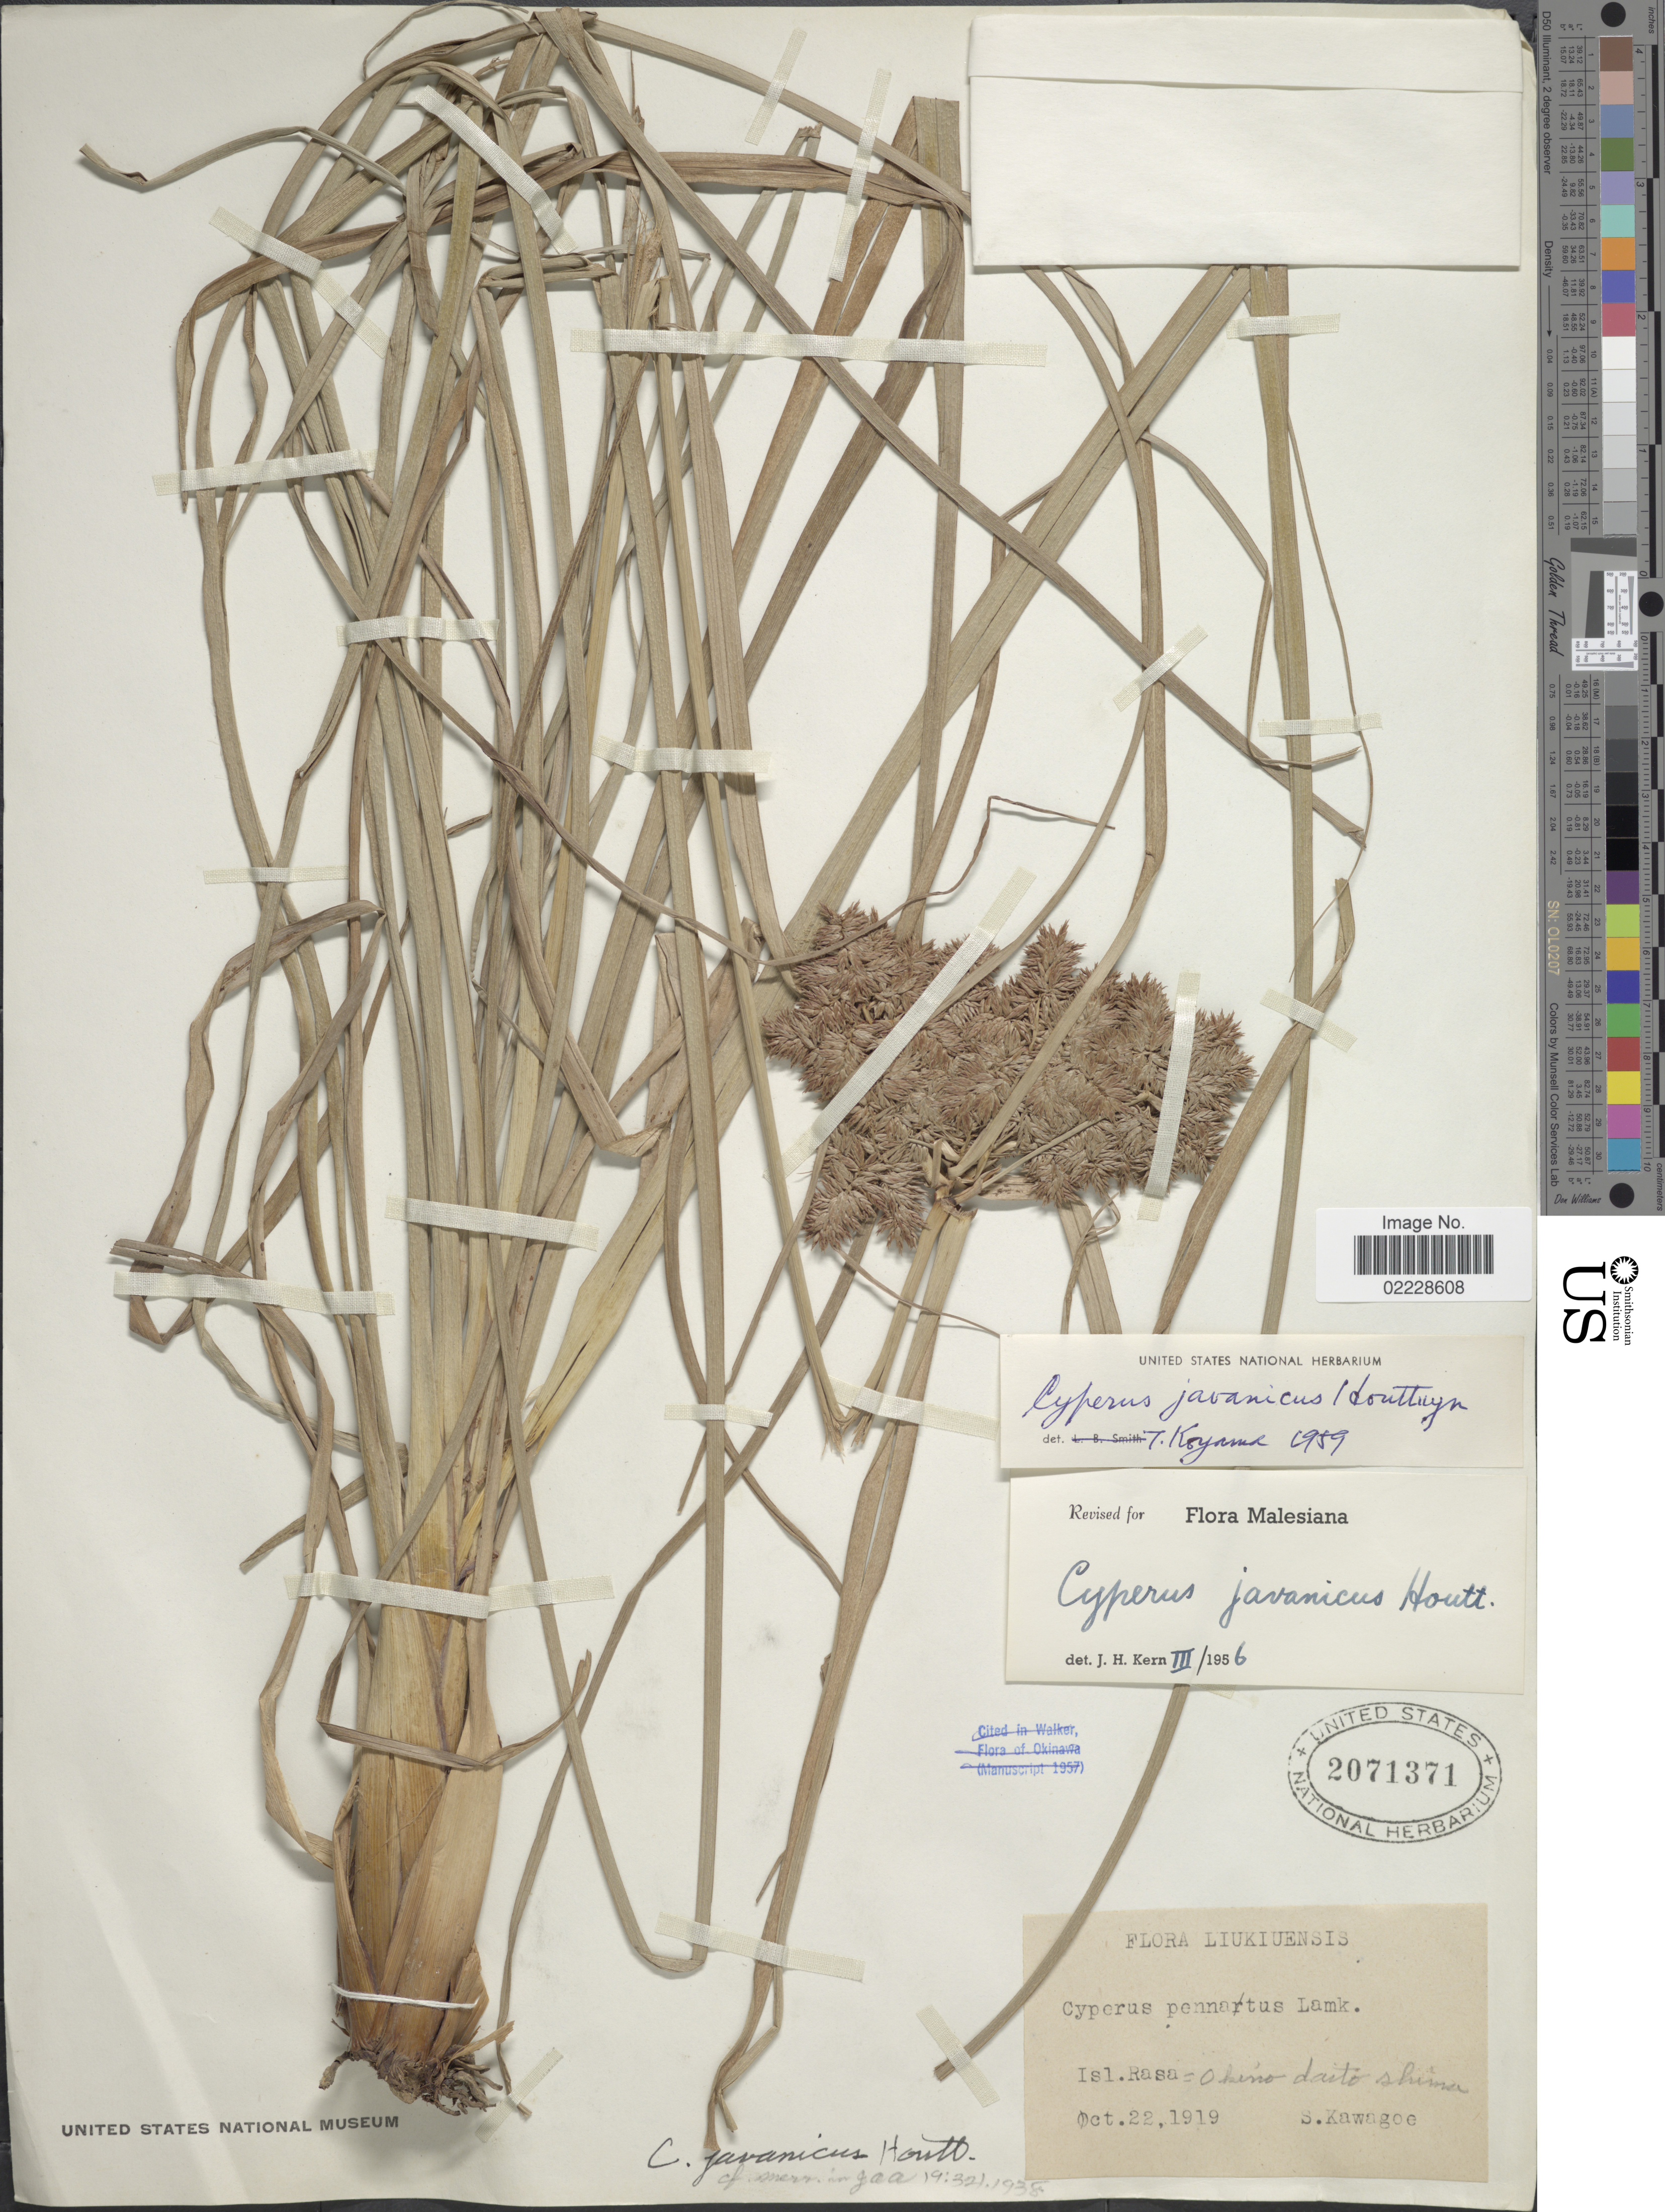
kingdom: Plantae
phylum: Tracheophyta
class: Liliopsida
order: Poales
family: Cyperaceae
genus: Cyperus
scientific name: Cyperus javanicus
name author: Houtt.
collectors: S. Kawagoe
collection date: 1919-10-22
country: Japan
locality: Liukiuensis, Isl. Rasa = Ohino daito shima.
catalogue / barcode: US 2071371